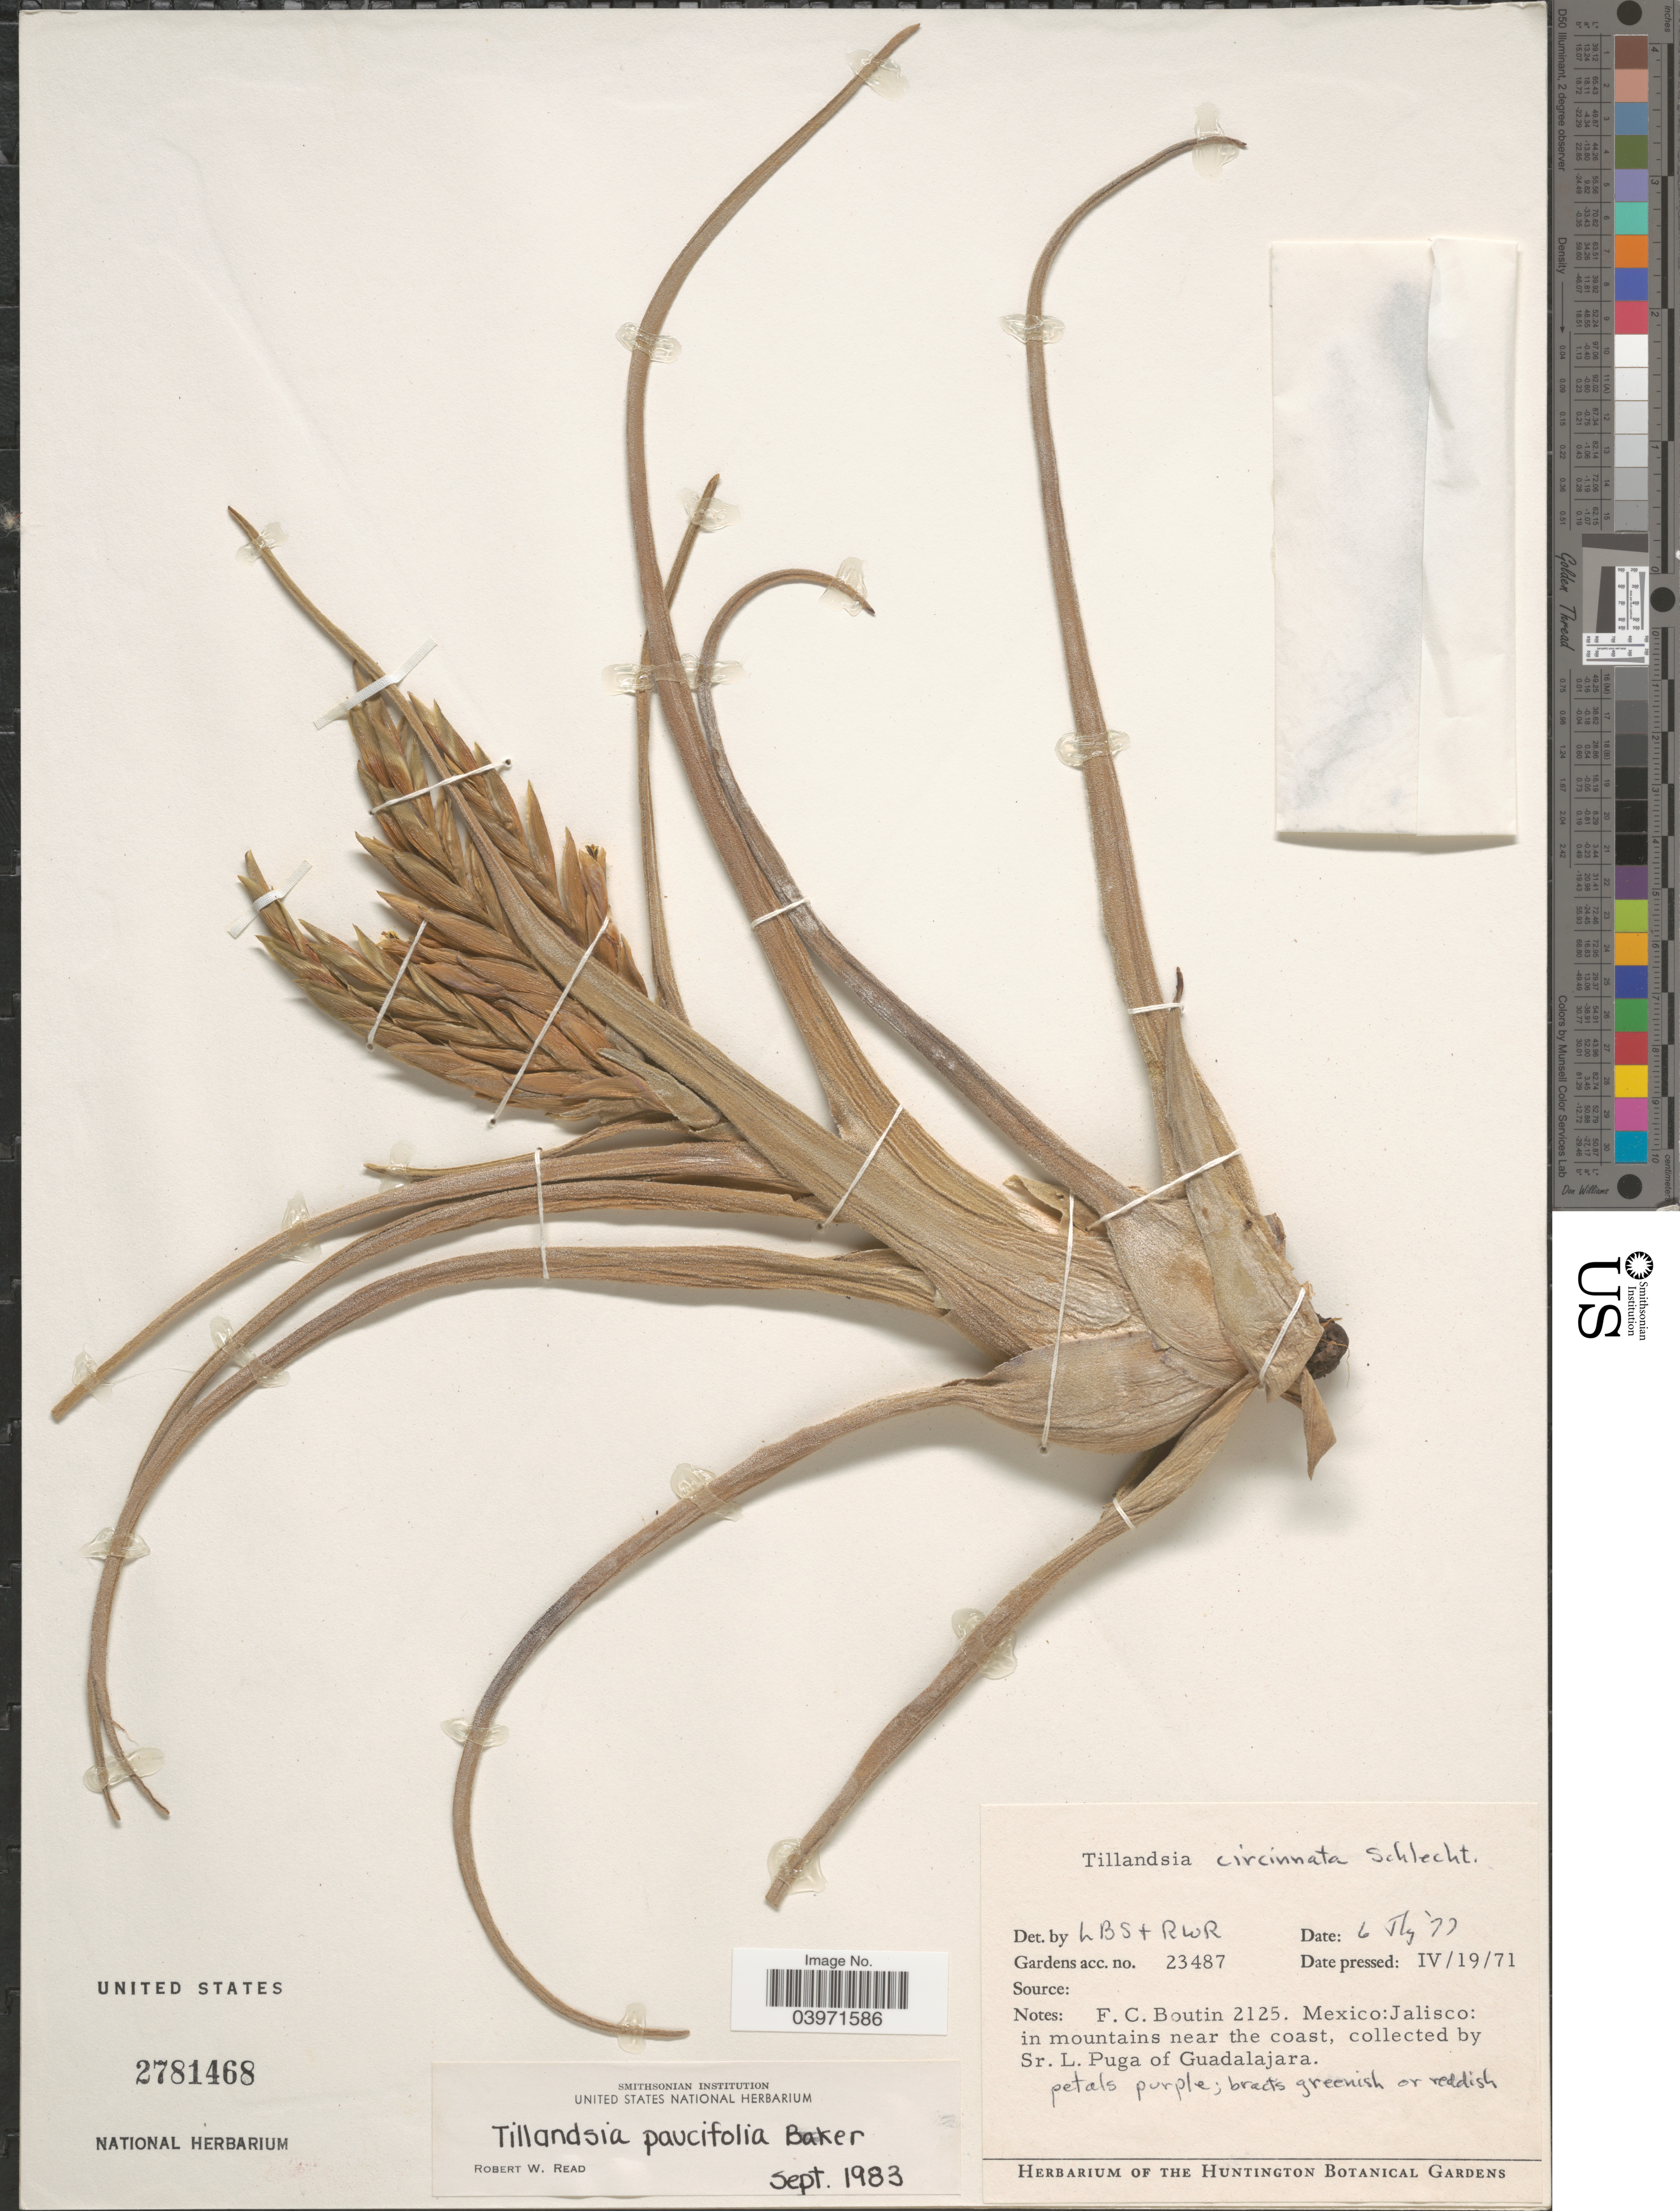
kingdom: Plantae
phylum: Tracheophyta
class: Liliopsida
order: Poales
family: Bromeliaceae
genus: Tillandsia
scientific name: Tillandsia paucifolia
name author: Baker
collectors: F. Boutin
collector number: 2125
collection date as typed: Transcribed d/m/y: 19/4/71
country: United States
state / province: California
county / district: Los Angeles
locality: The Huntington Botanical Gardens.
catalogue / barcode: US 2781468